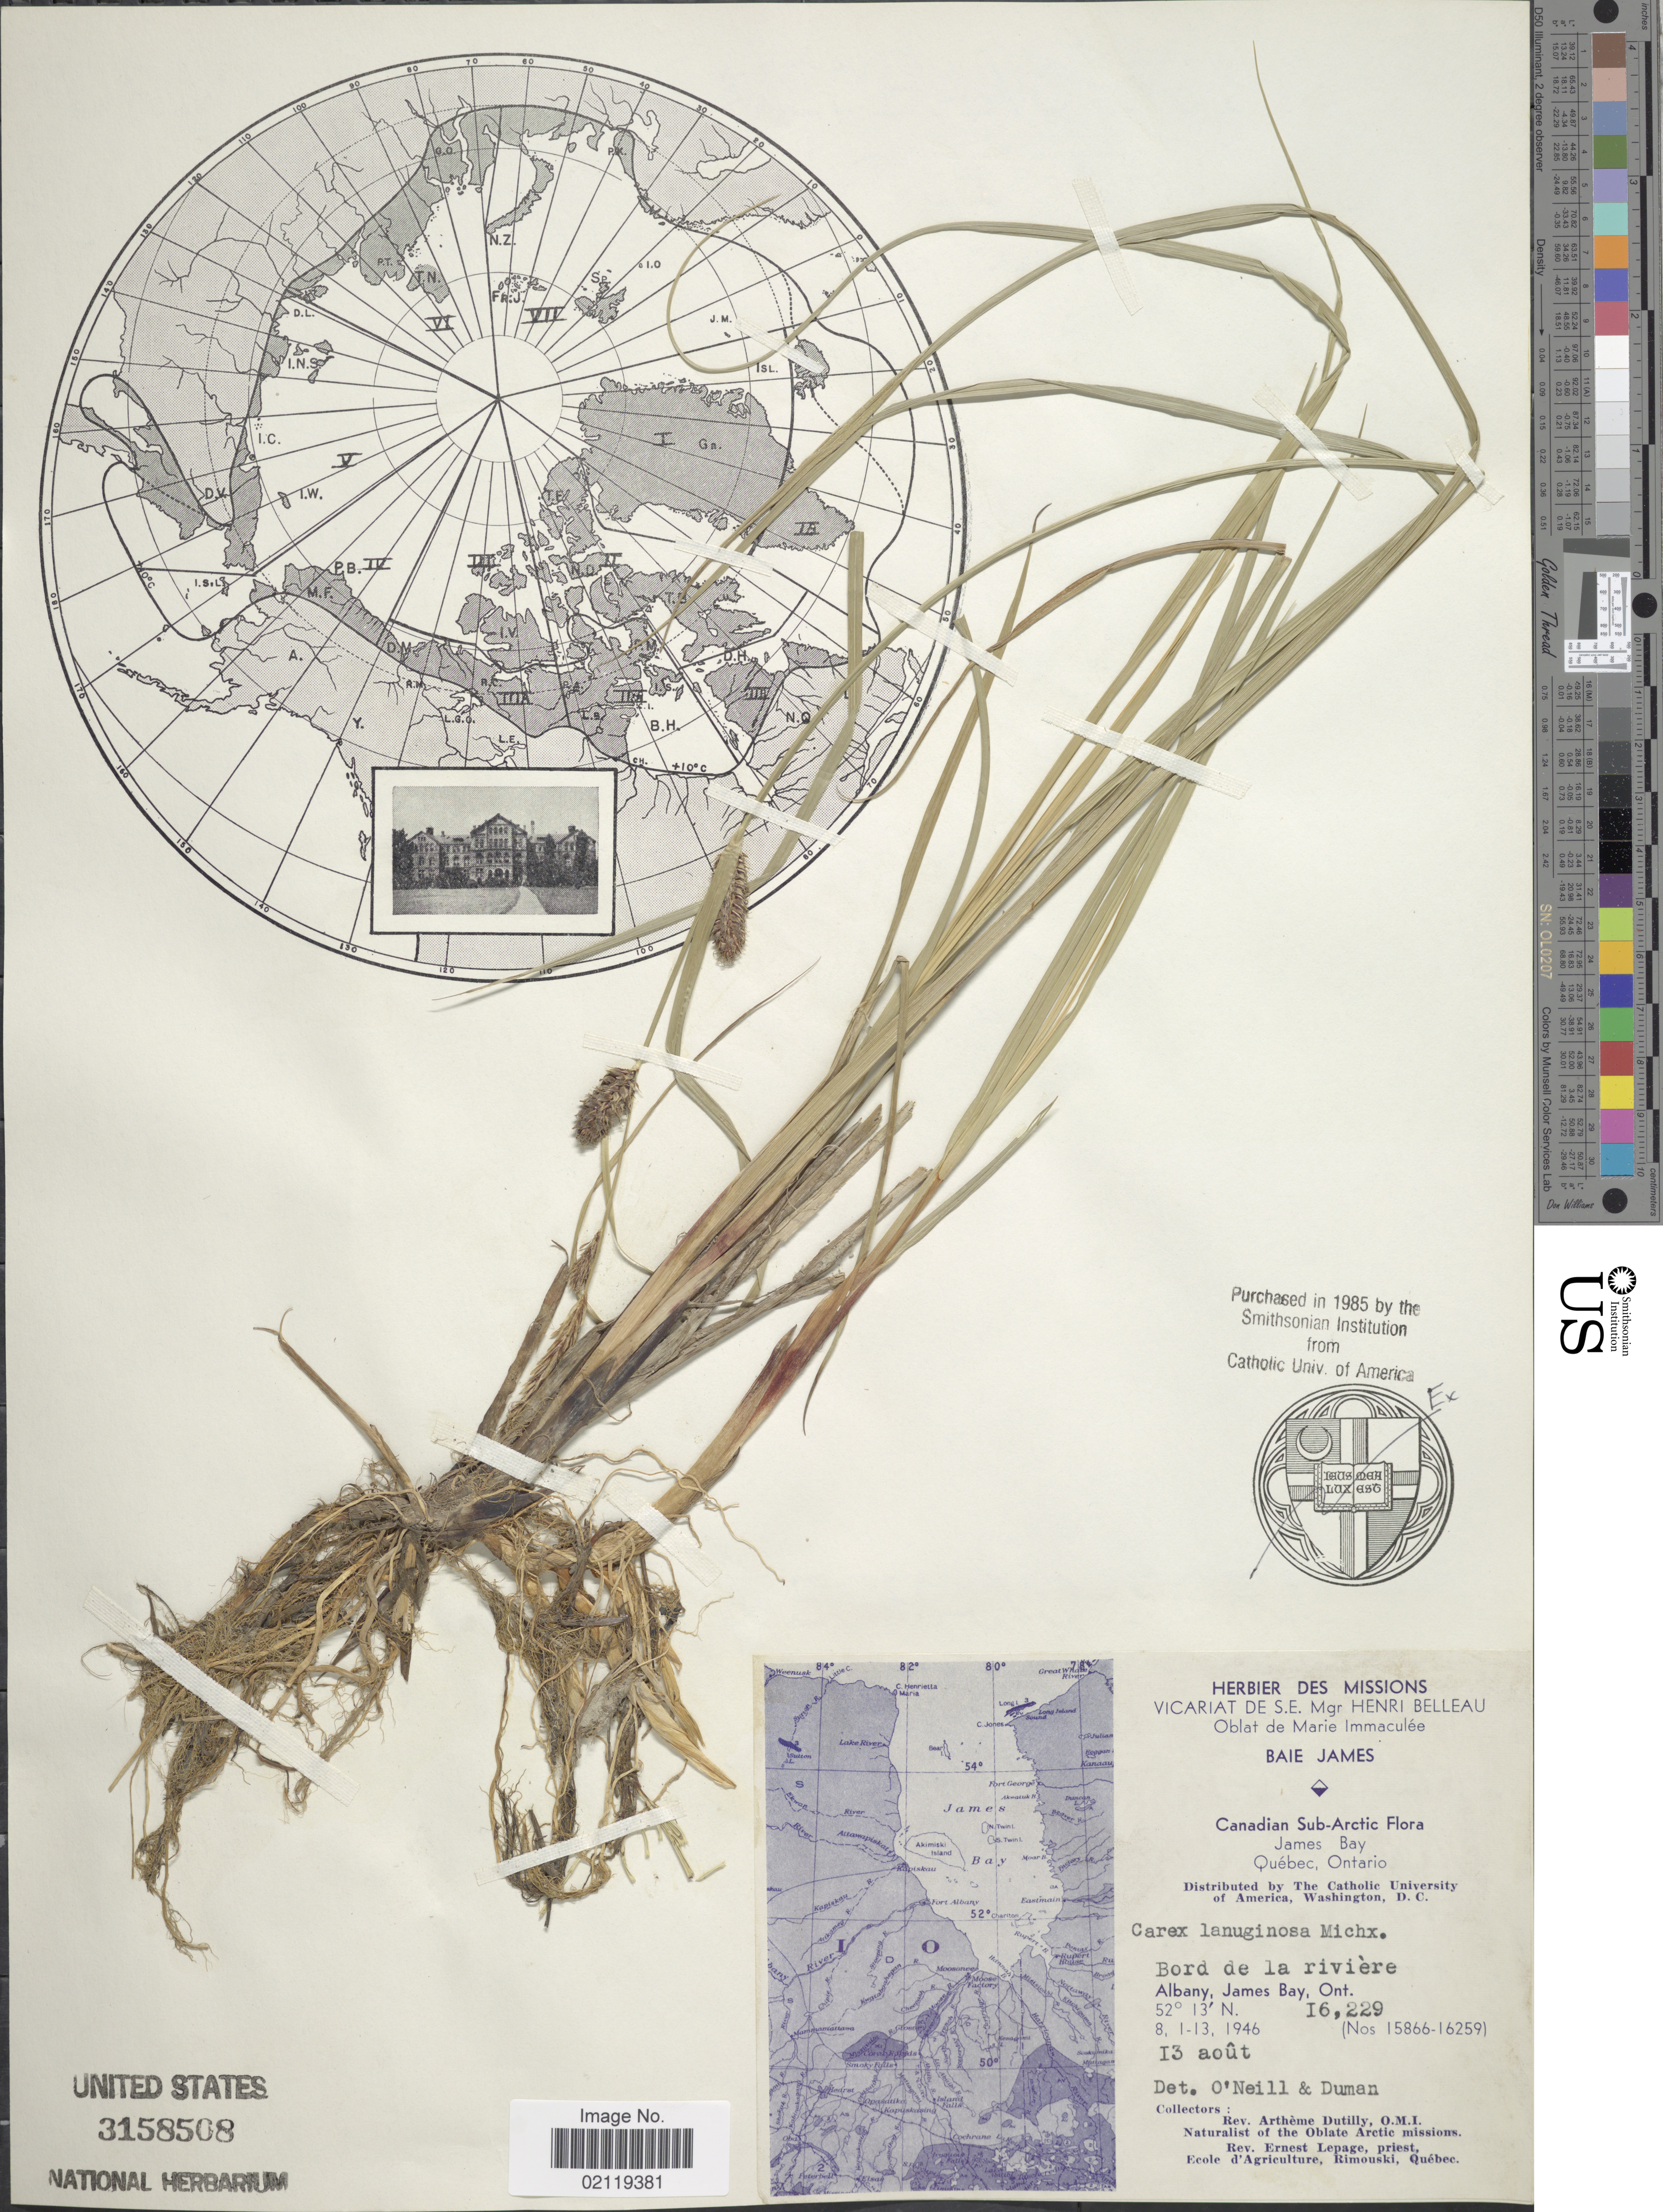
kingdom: Plantae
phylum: Tracheophyta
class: Liliopsida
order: Poales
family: Cyperaceae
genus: Carex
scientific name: Carex pellita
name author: Muhl. ex Willd.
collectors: A. Dutilly & E. Lepage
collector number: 16229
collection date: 1946-08-13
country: Canada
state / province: Ontario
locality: Canadian Sub-Arctic. James Bay. Bord de la riviere. Albany, James Bay, Ont.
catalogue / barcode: US 3158508